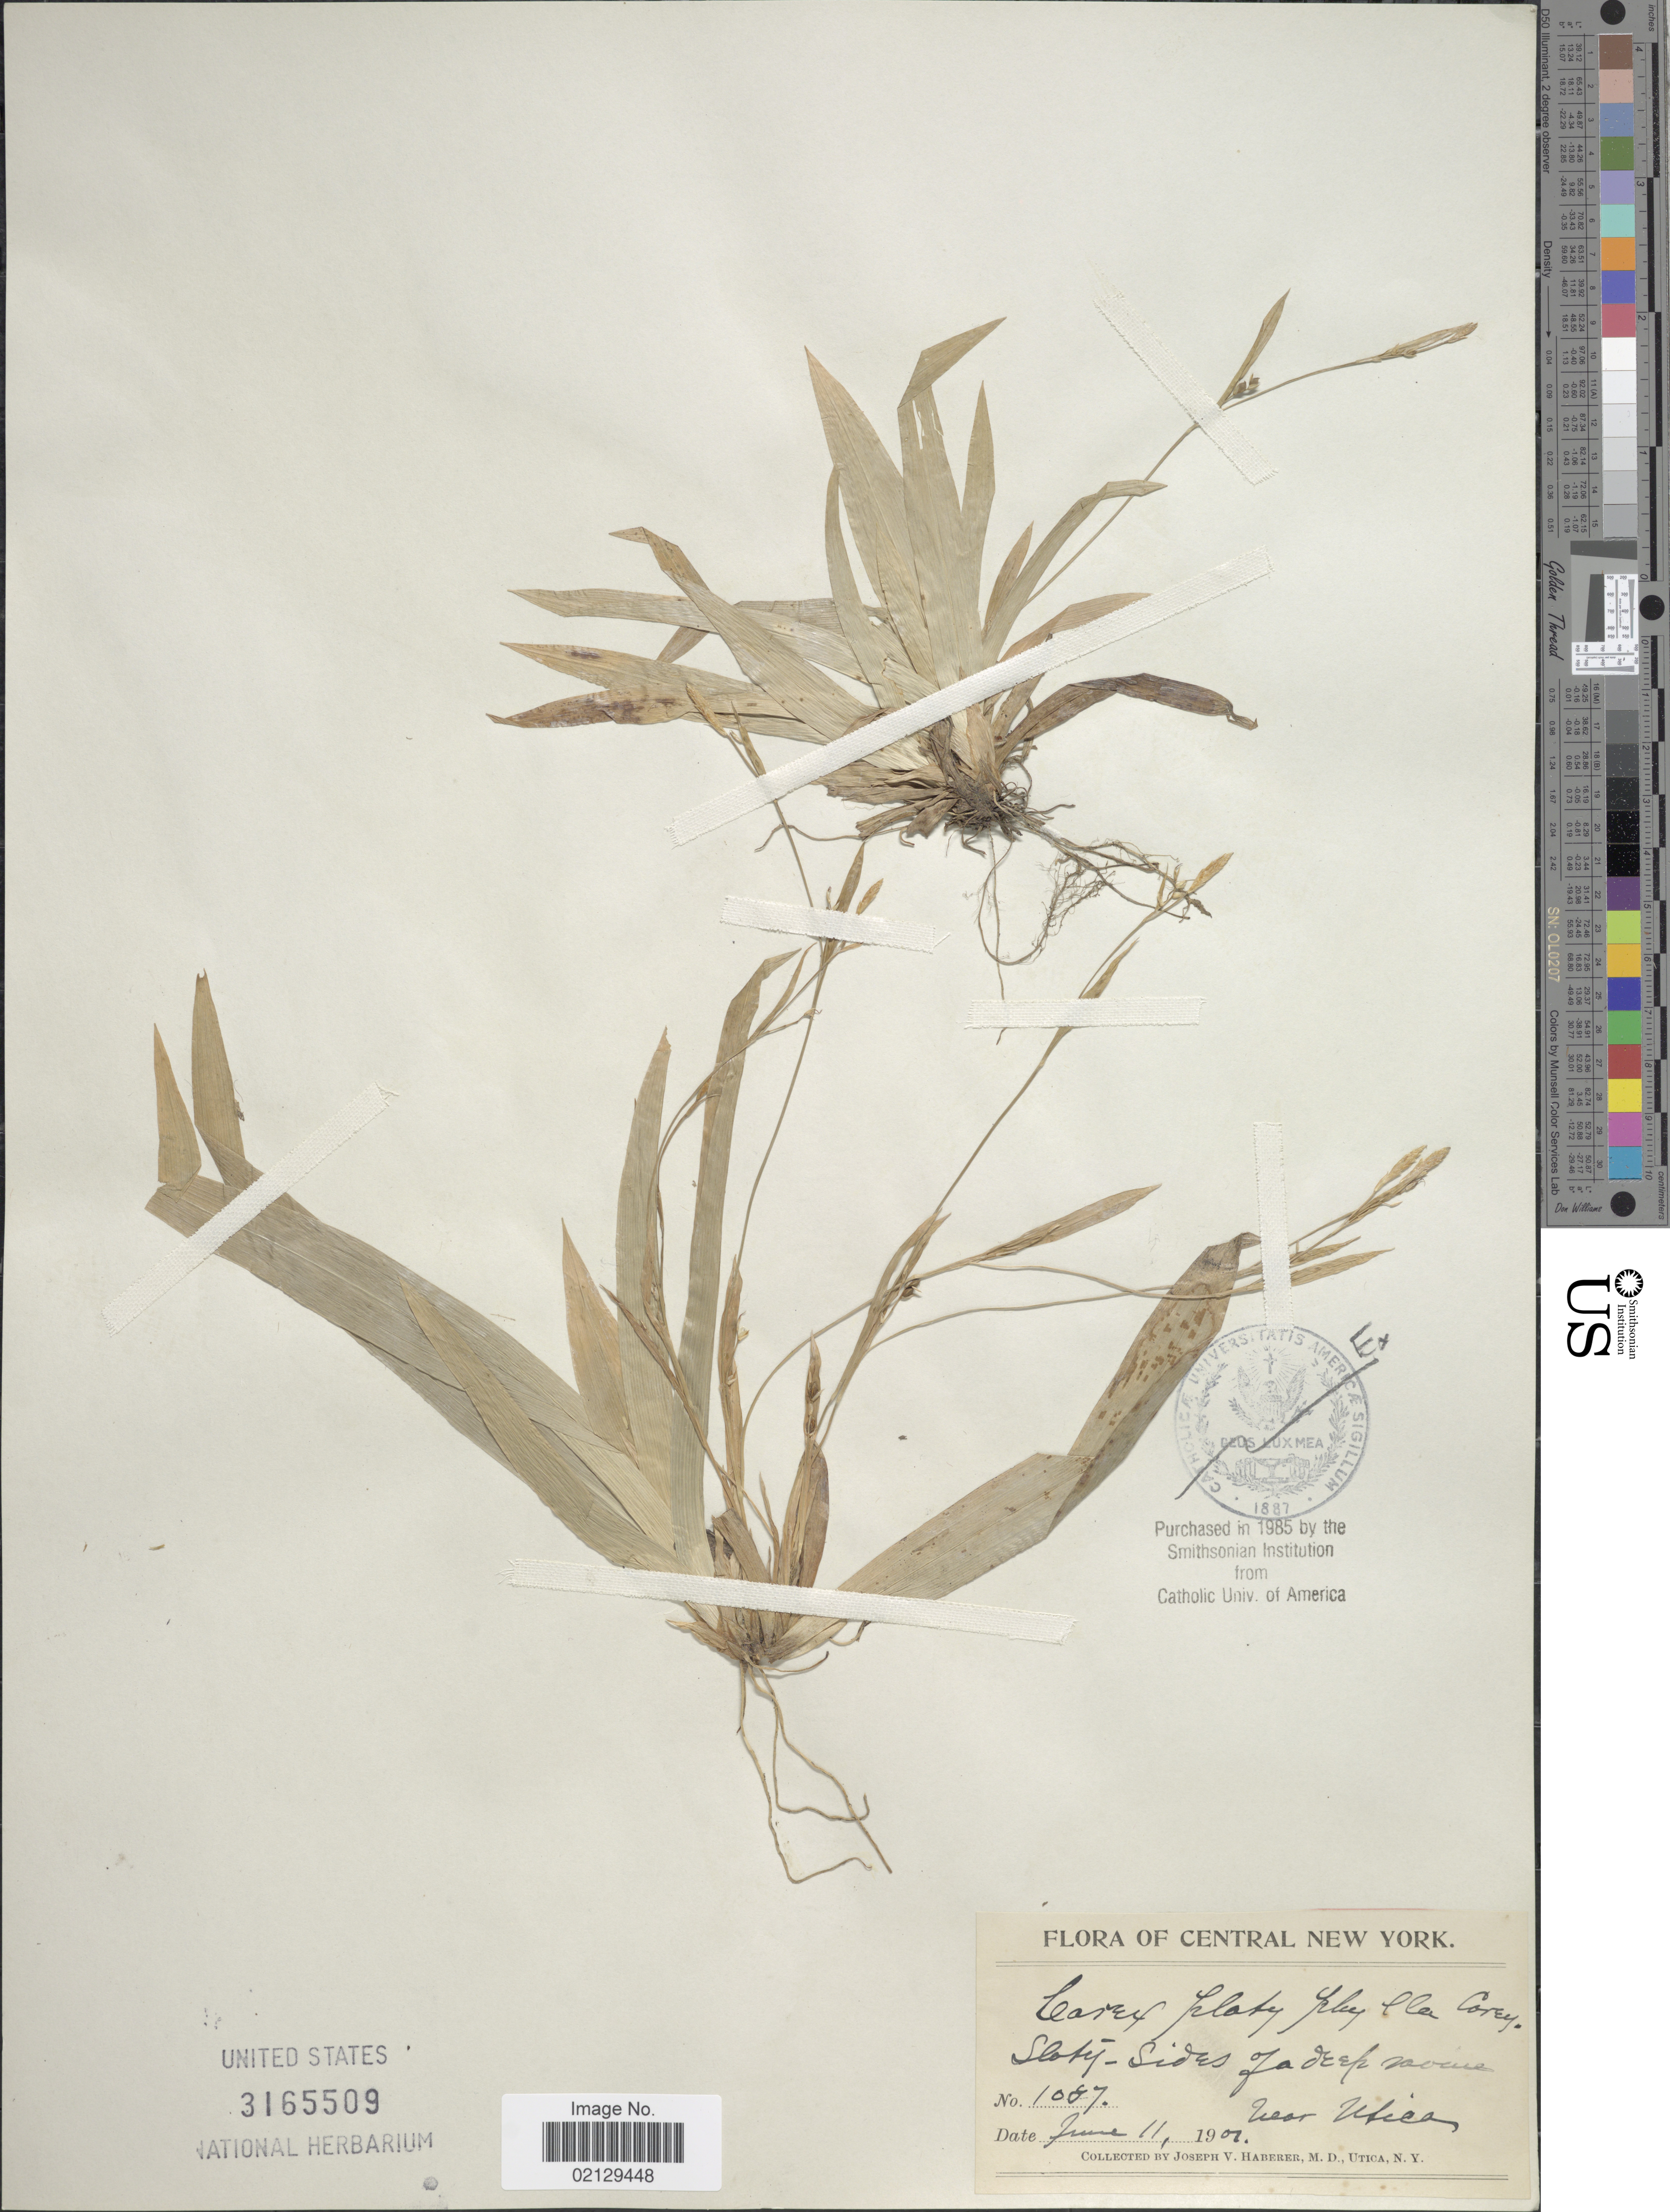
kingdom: Plantae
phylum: Tracheophyta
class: Liliopsida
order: Poales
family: Cyperaceae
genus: Carex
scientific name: Carex platyphylla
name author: J. Carey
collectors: J. V. Haberer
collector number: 1087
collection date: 1901-06-11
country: United States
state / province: New York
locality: Sloty sides of a deep ravine near Utica, Central New York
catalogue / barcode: US 3165509